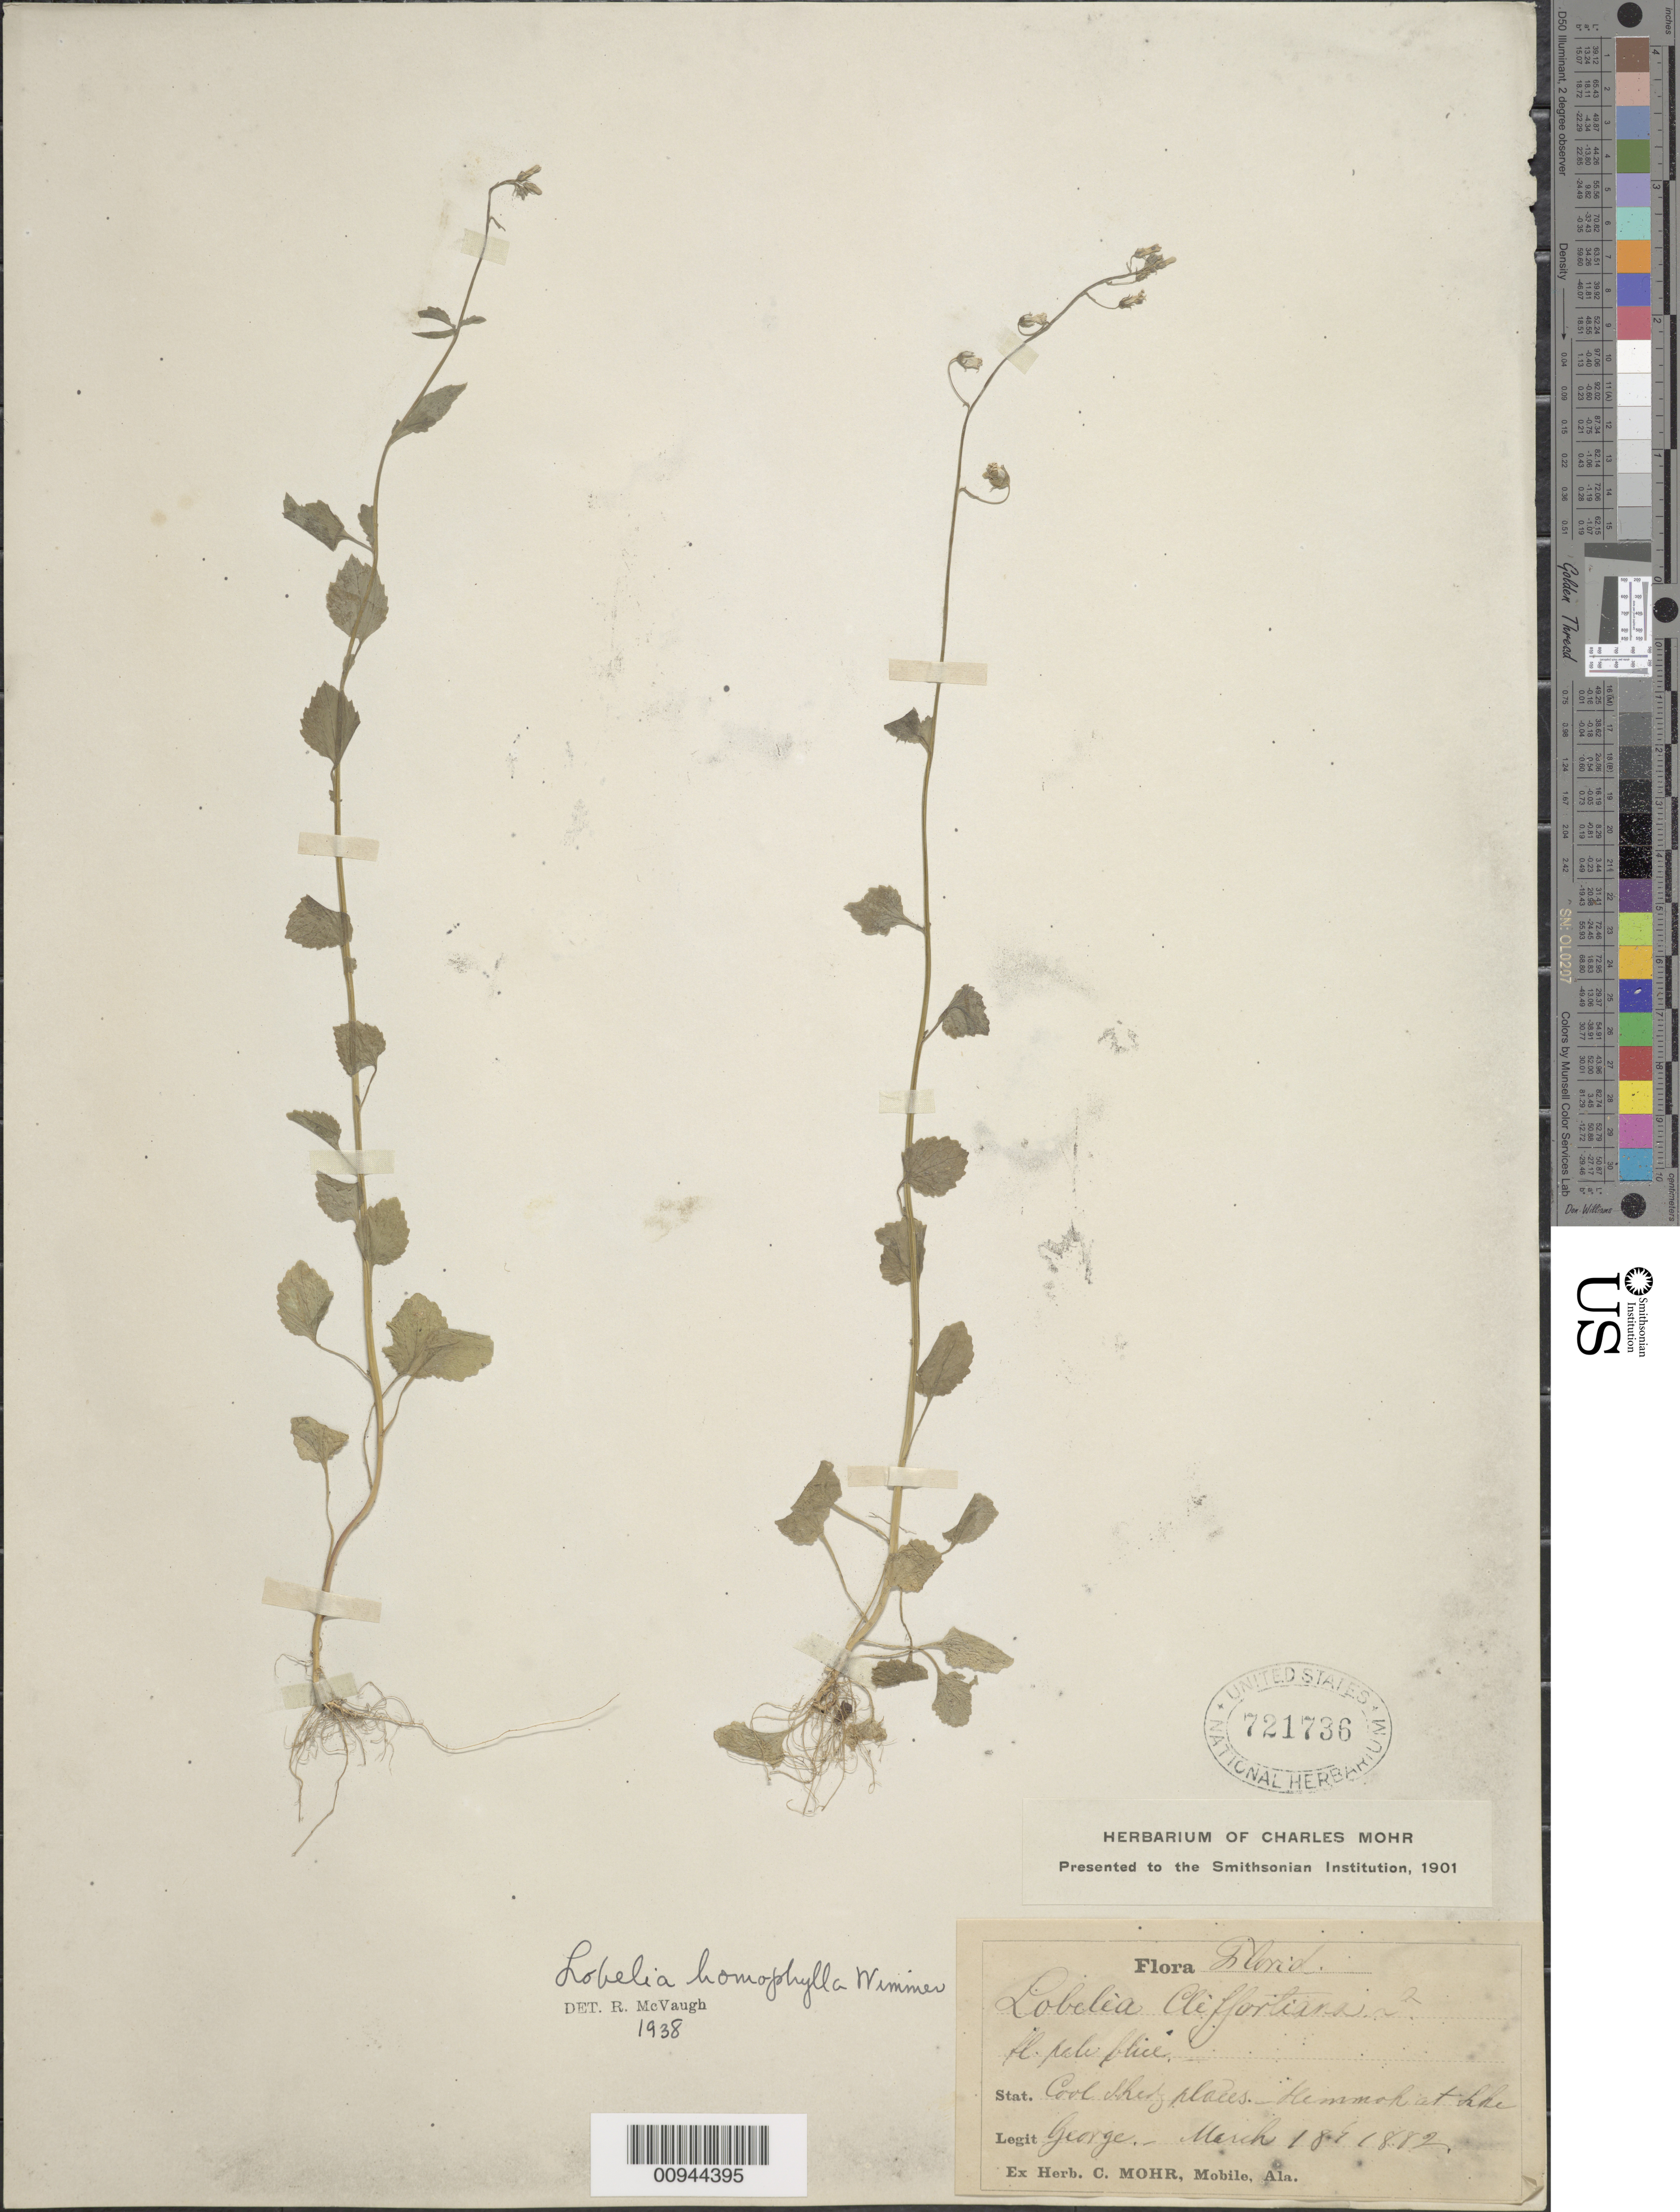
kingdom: Plantae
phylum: Tracheophyta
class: Magnoliopsida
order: Asterales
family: Campanulaceae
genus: Lobelia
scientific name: Lobelia homophylla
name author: E. Wimm.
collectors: C. T. Mohr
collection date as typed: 18 Mar 1882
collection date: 1882-03-18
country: United States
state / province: Florida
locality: Lake George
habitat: Cool shady places. Hammock at lake.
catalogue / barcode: US 721736